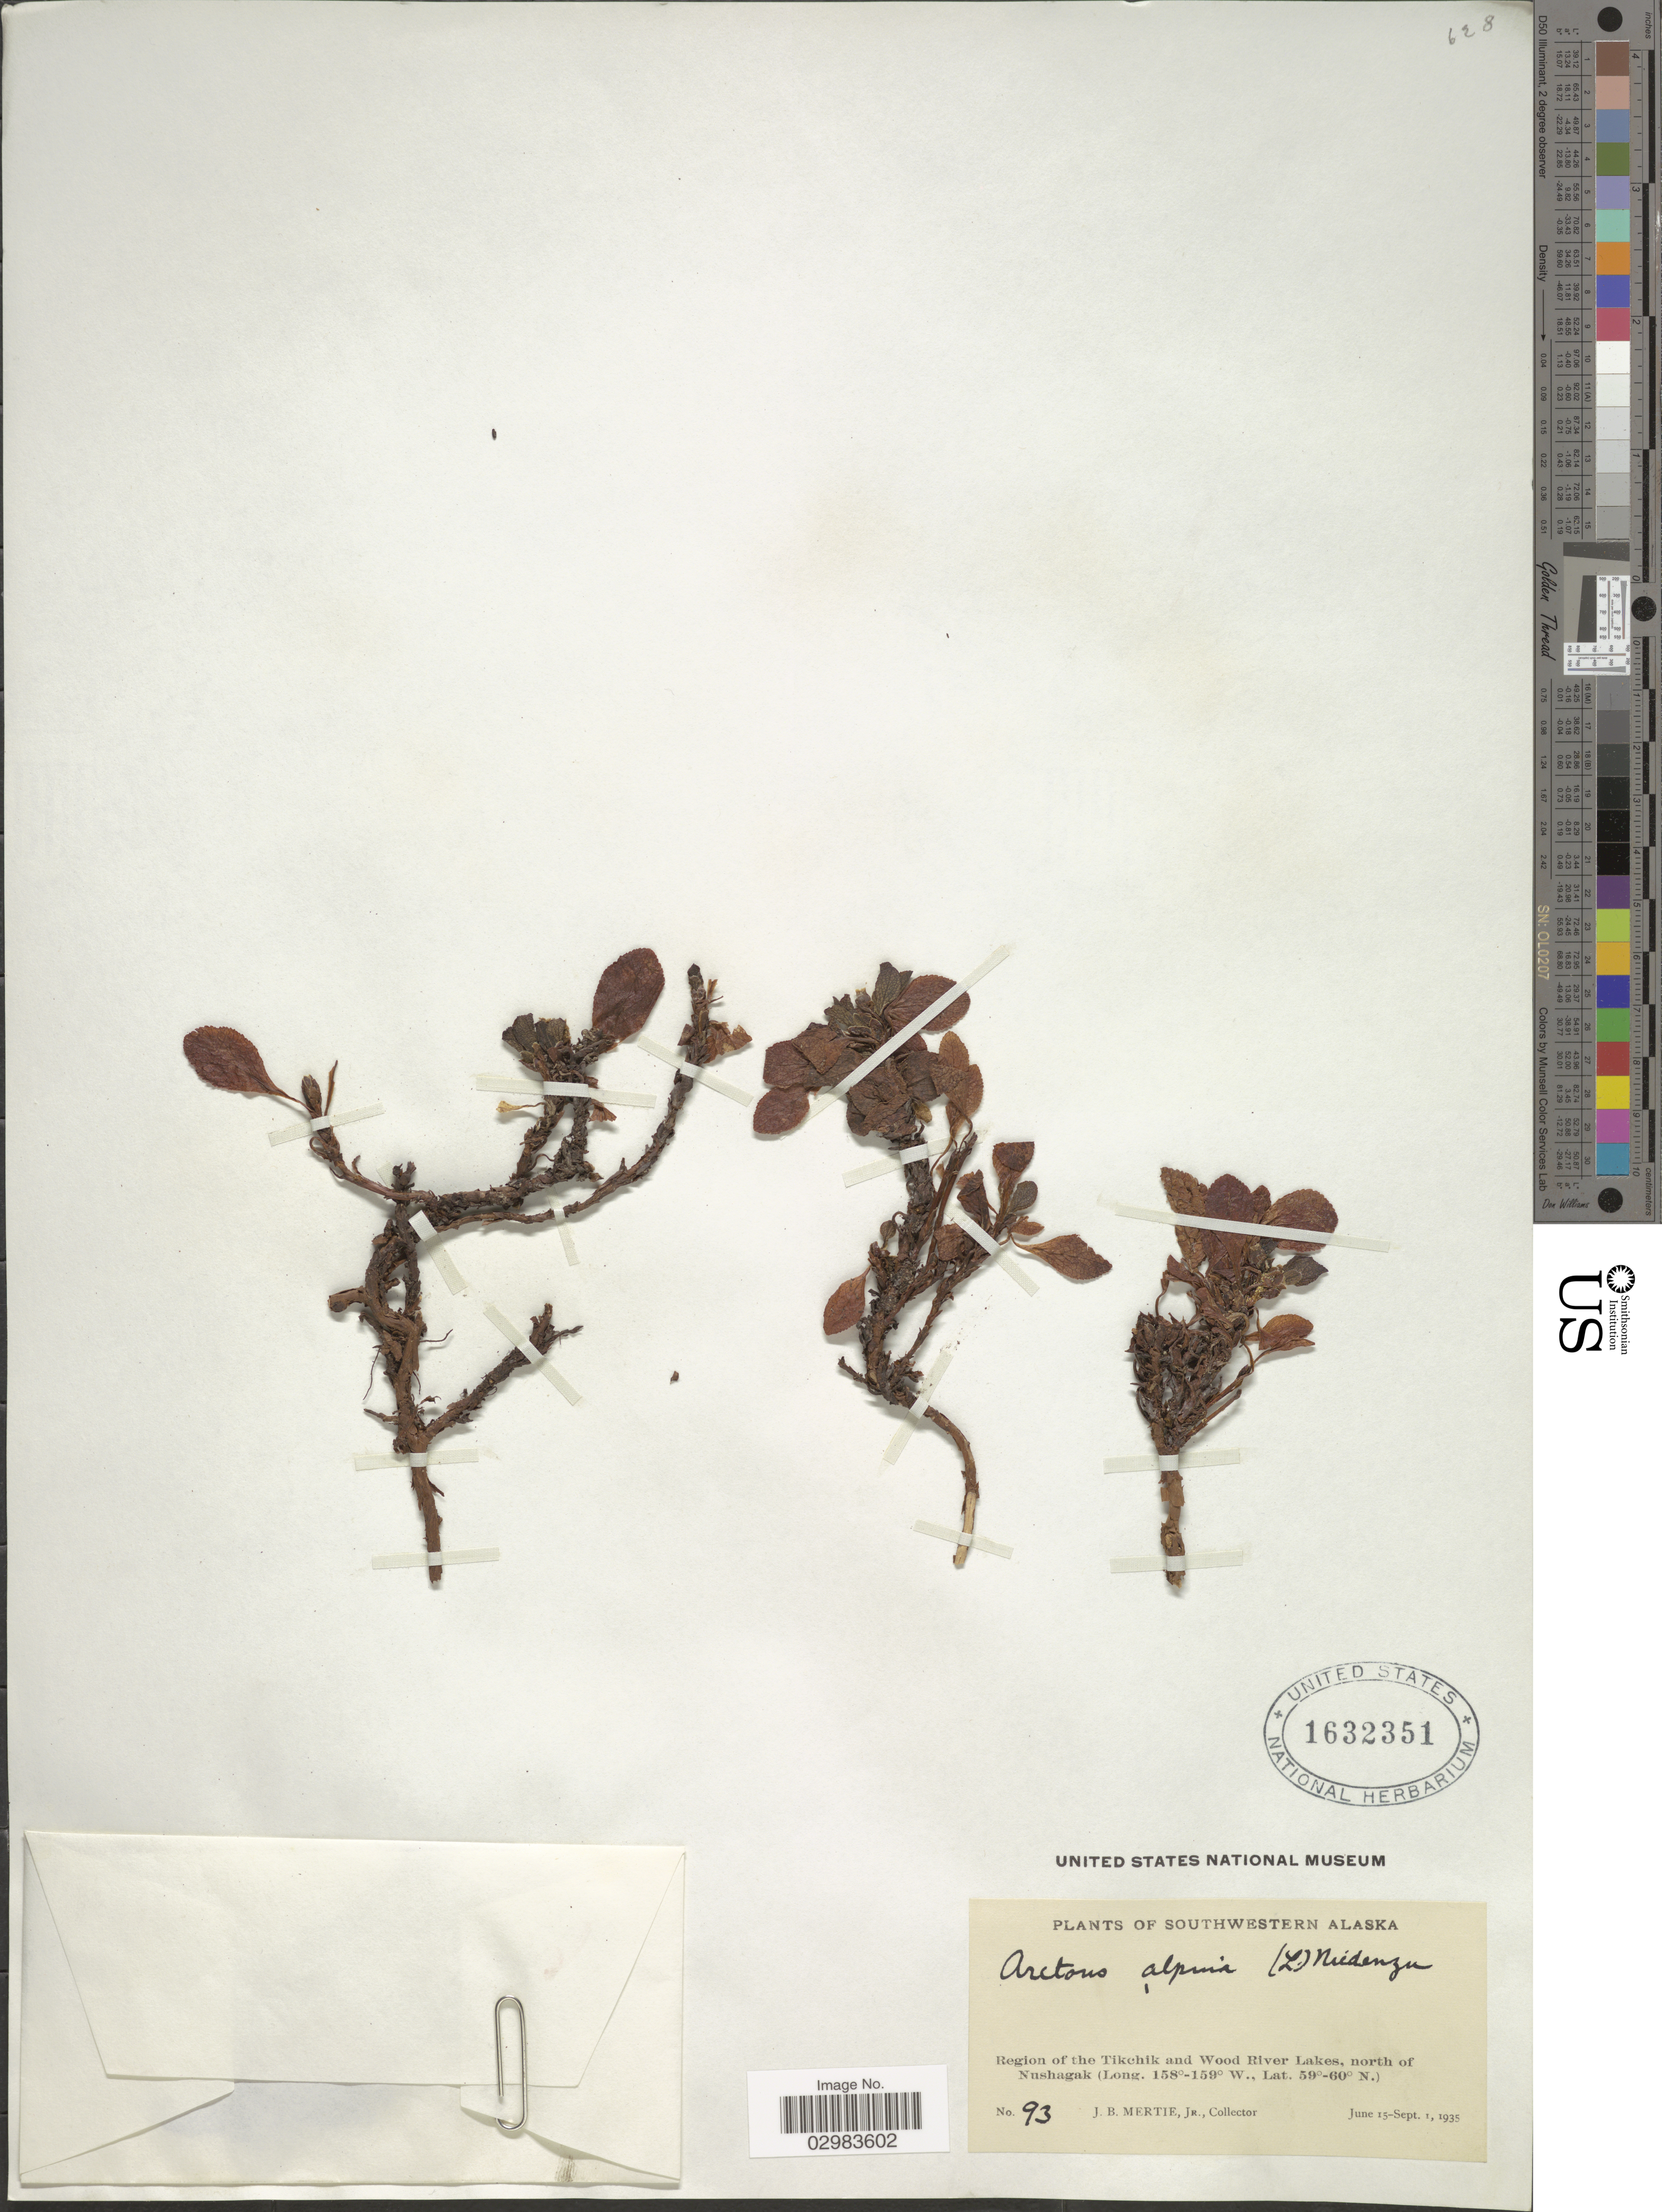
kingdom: Plantae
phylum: Tracheophyta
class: Magnoliopsida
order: Ericales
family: Ericaceae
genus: Arctostaphylos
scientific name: Arctostaphylos alpina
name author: (L.) Spreng.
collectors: J. Mertie Jr.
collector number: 93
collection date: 1935-06-15/1935-09-01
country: United States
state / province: Alaska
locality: Southwestern Alaska, Region of the Tikchik and Wood River Lakes, north of Nushagak.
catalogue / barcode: US 1632351